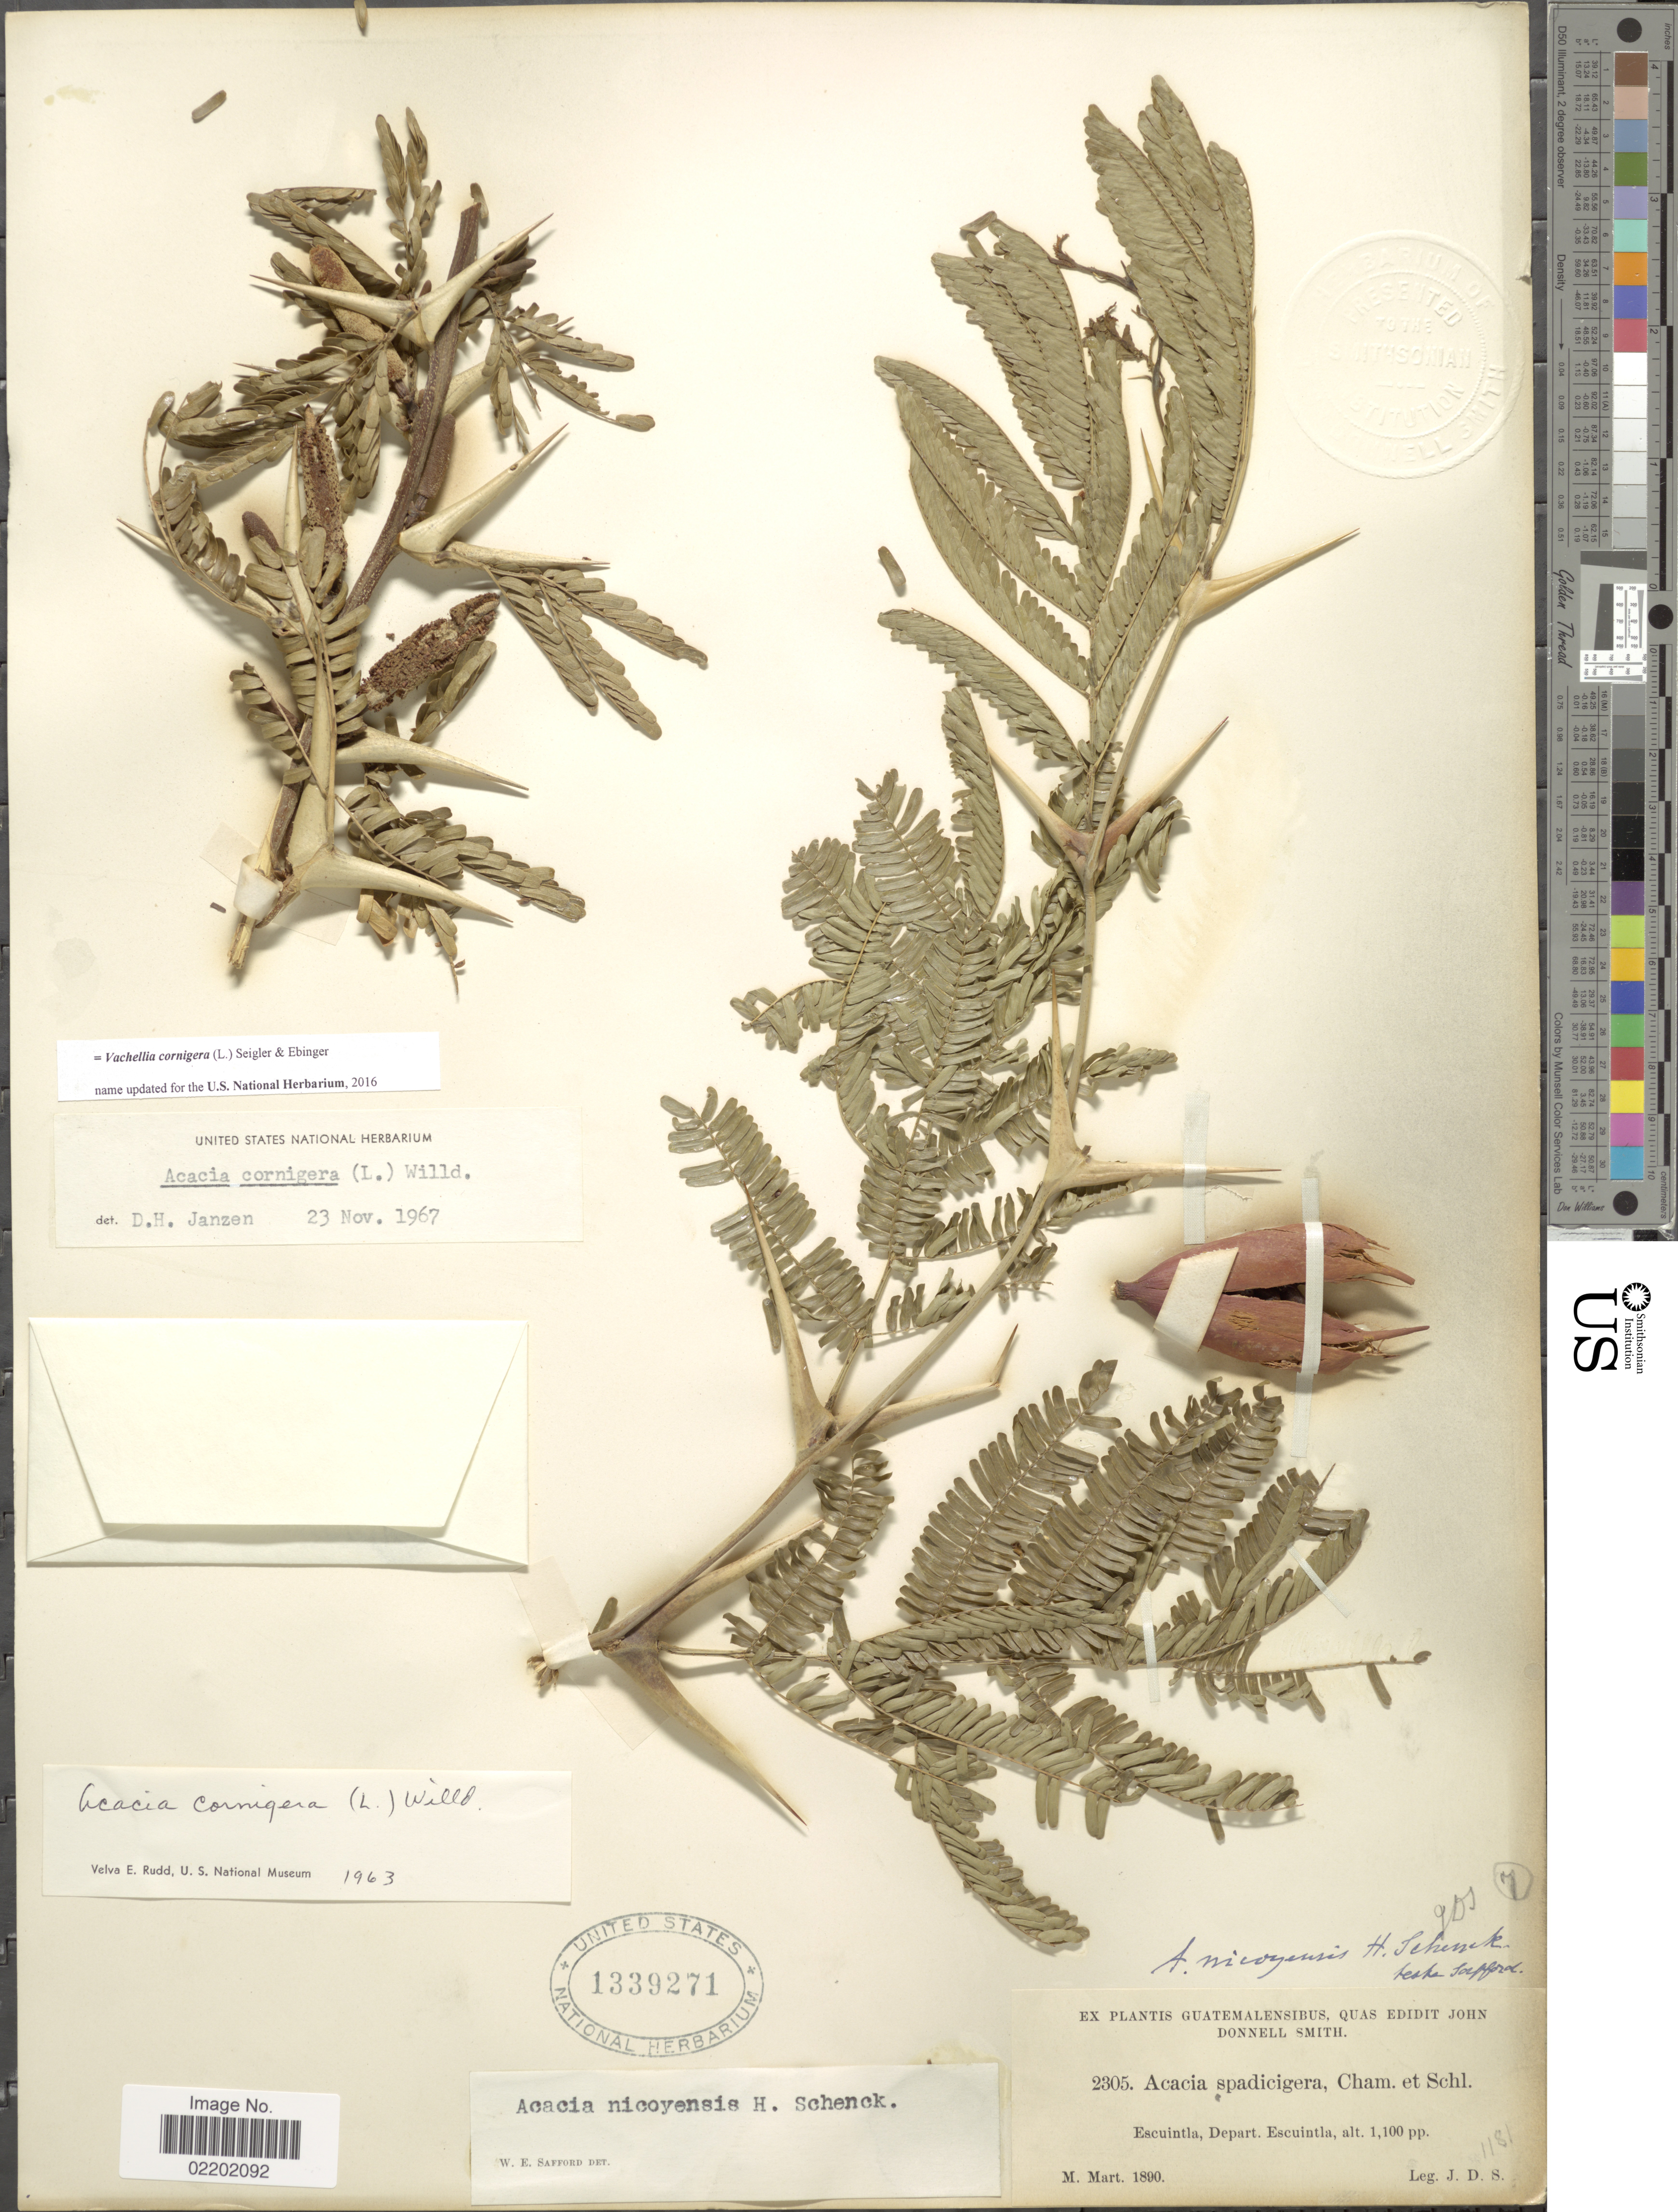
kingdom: Plantae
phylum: Tracheophyta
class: Magnoliopsida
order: Fabales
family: Fabaceae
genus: Vachellia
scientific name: Vachellia cornigera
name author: (L.) Seigler & Ebinger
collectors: J. Donnell Smith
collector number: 2305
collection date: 1890-03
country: Guatemala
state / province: Escuintla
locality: Escuintla, Depart. Escuintla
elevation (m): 335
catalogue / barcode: US 1339271